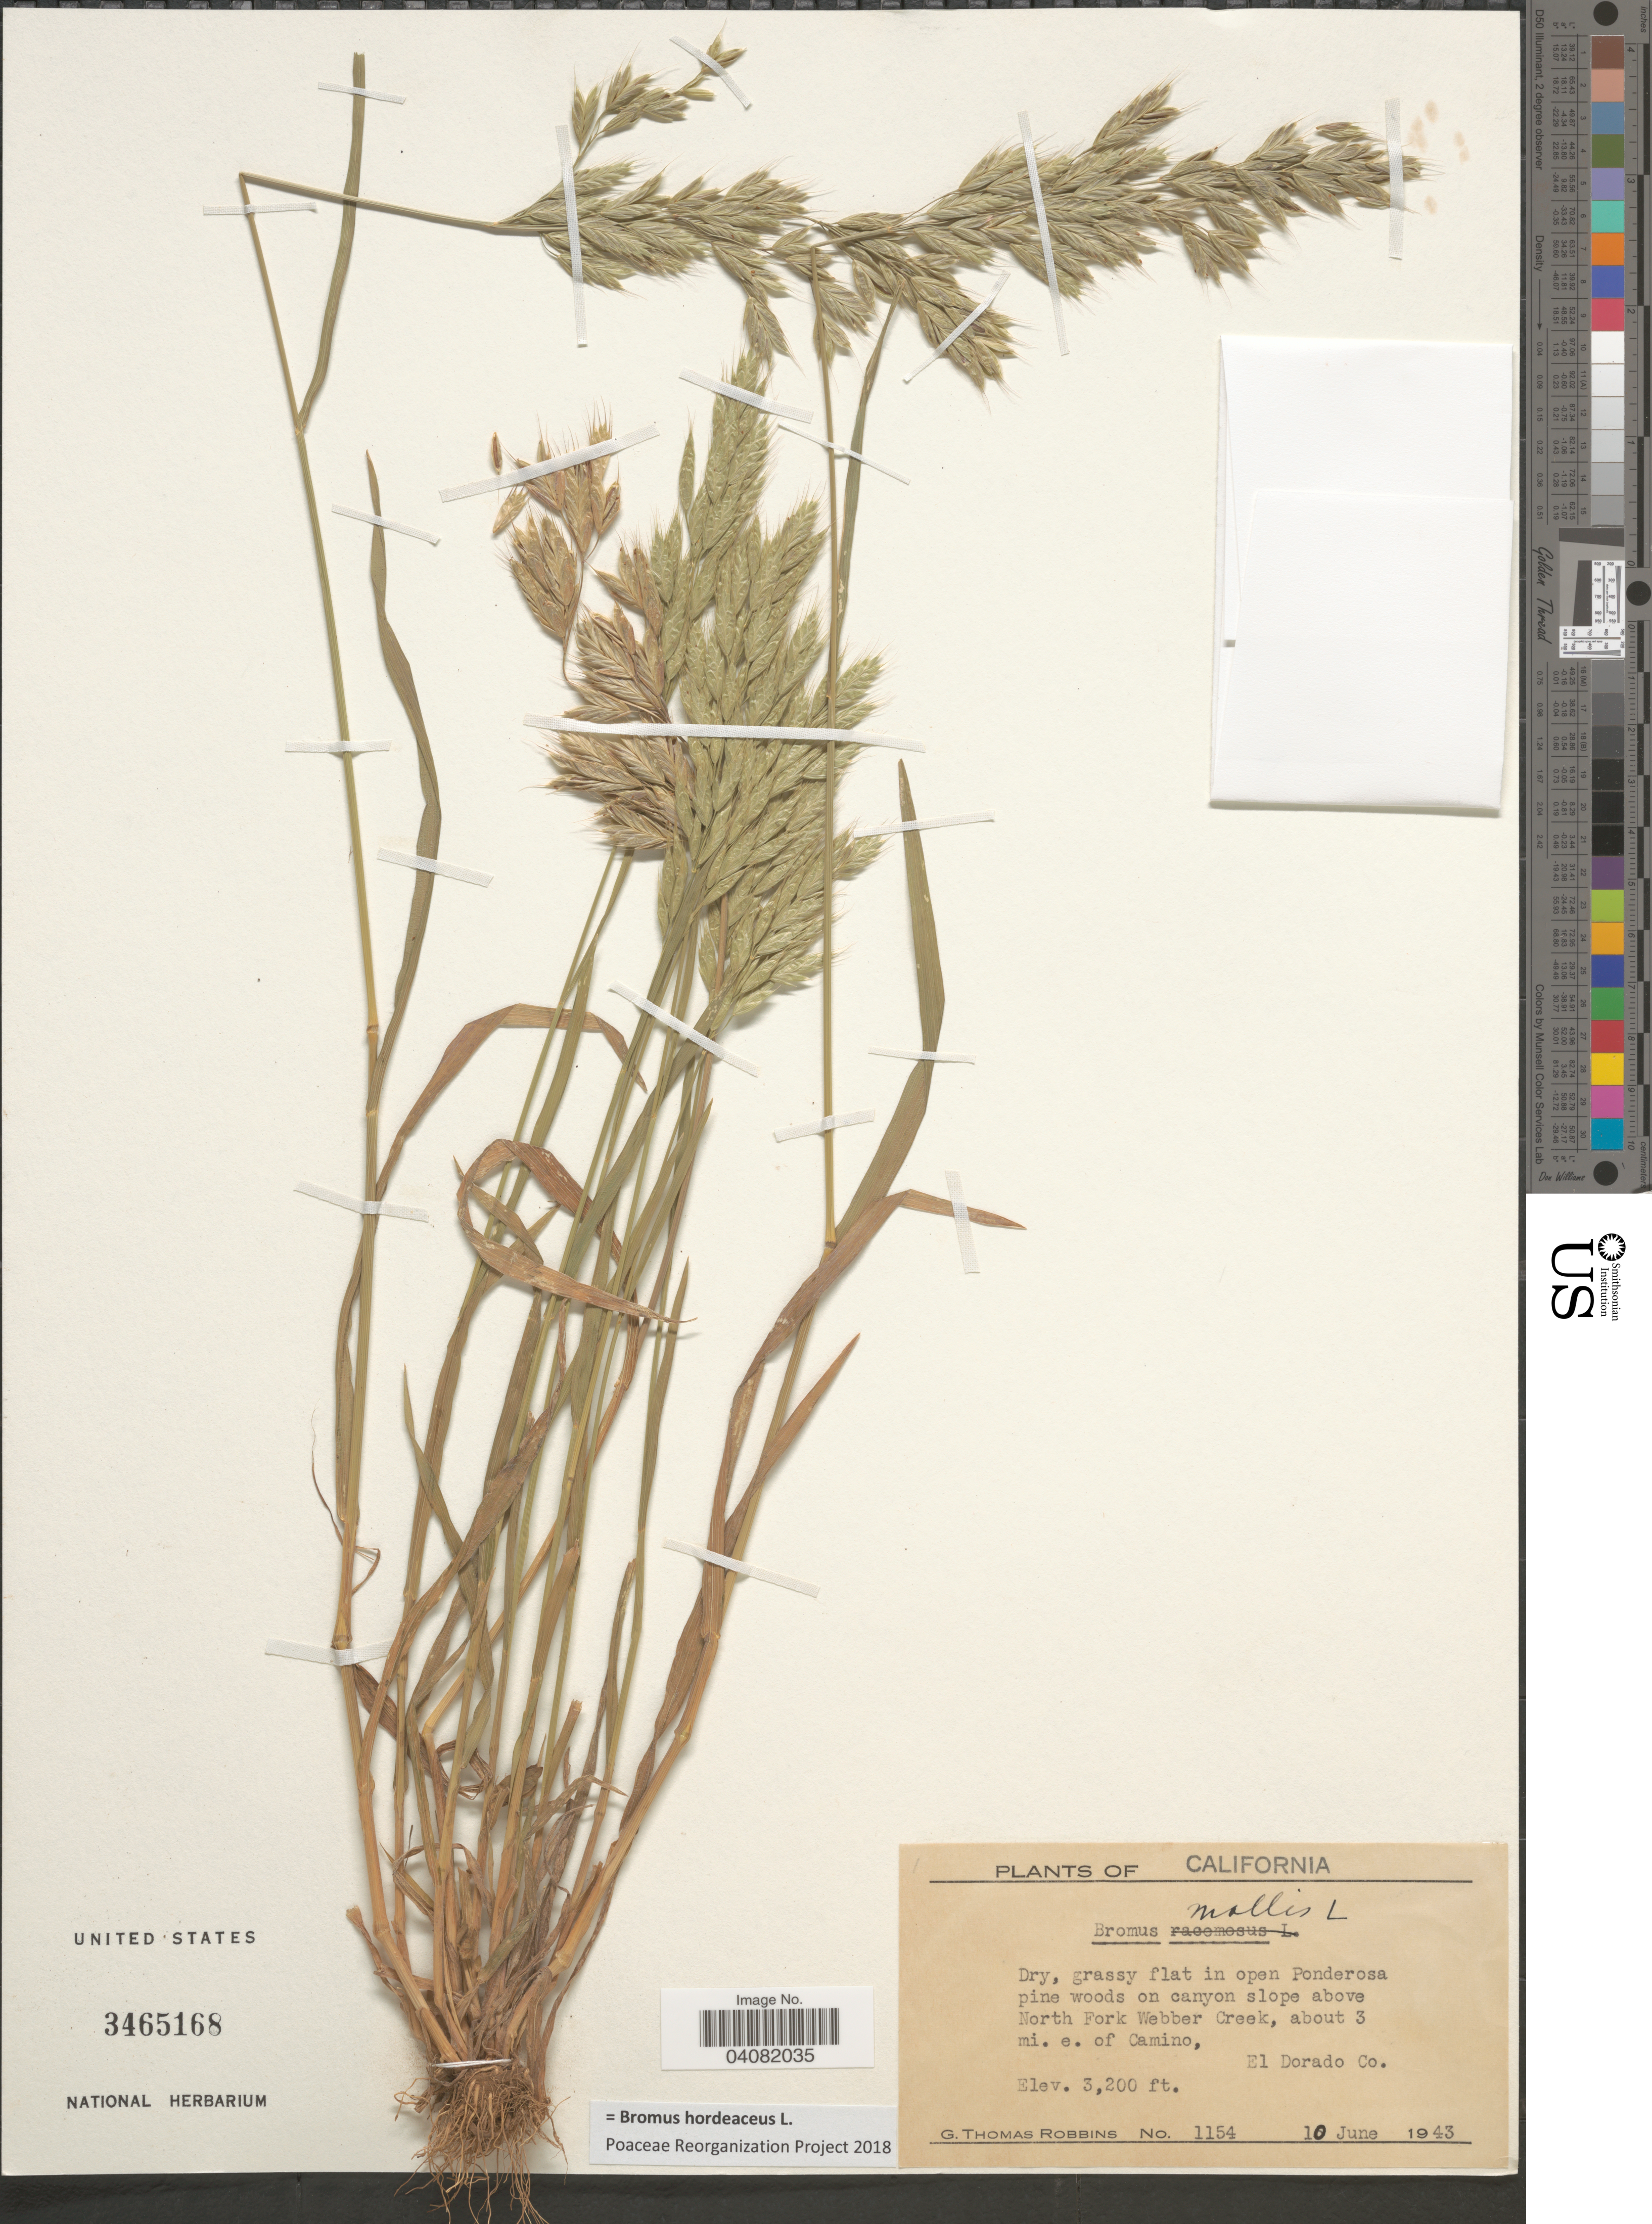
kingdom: Plantae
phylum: Tracheophyta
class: Liliopsida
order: Poales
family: Poaceae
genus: Bromus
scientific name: Bromus hordeaceus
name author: L.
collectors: G. T. Robbins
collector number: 1154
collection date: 1943-06-10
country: United States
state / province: California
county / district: El Dorado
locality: Dry, grassy flat in open Ponderosa pine woods on canyon slope above North Fork Webber Creek, abut 3 mi. e. of Camino, El Dorado Co.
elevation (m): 975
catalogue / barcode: US 3465168